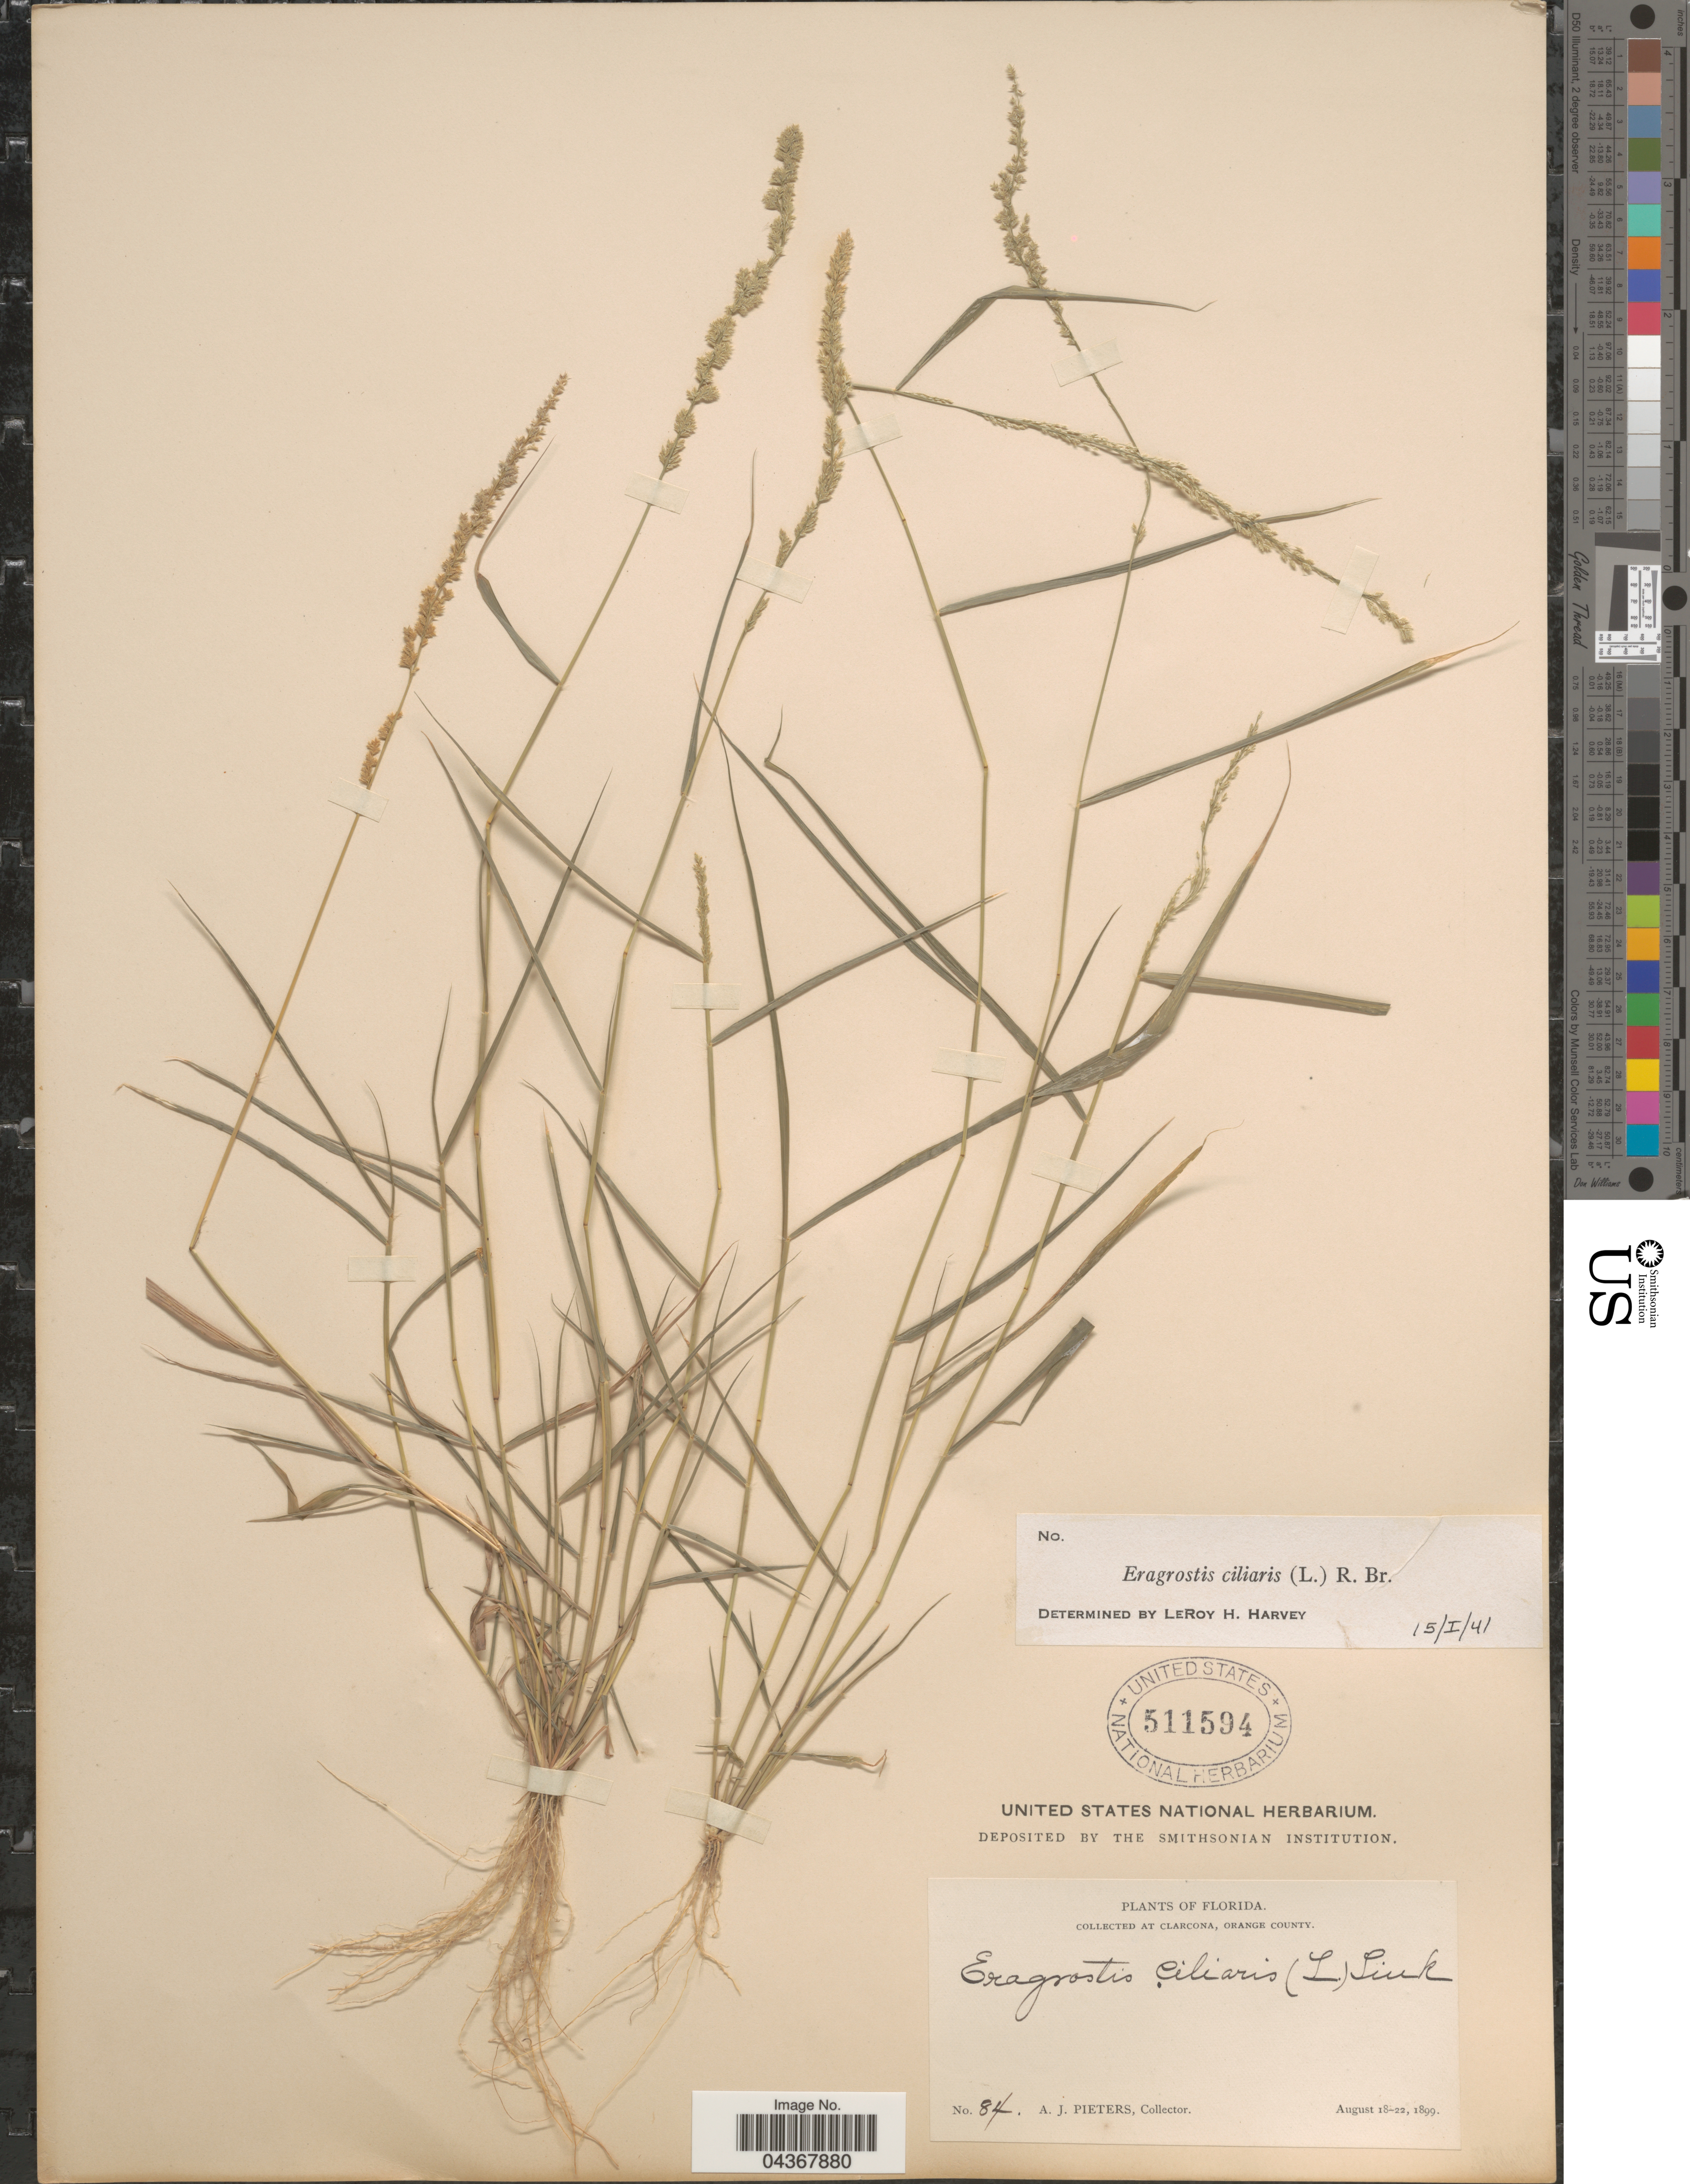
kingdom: Plantae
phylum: Tracheophyta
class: Liliopsida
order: Poales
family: Poaceae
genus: Eragrostis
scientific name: Eragrostis ciliaris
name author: (L.) R. Br.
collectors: A. Pieters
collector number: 84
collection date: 1899-08-18/1899-08-22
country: United States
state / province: Florida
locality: At Clarcona, Orange County.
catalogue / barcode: US 511594